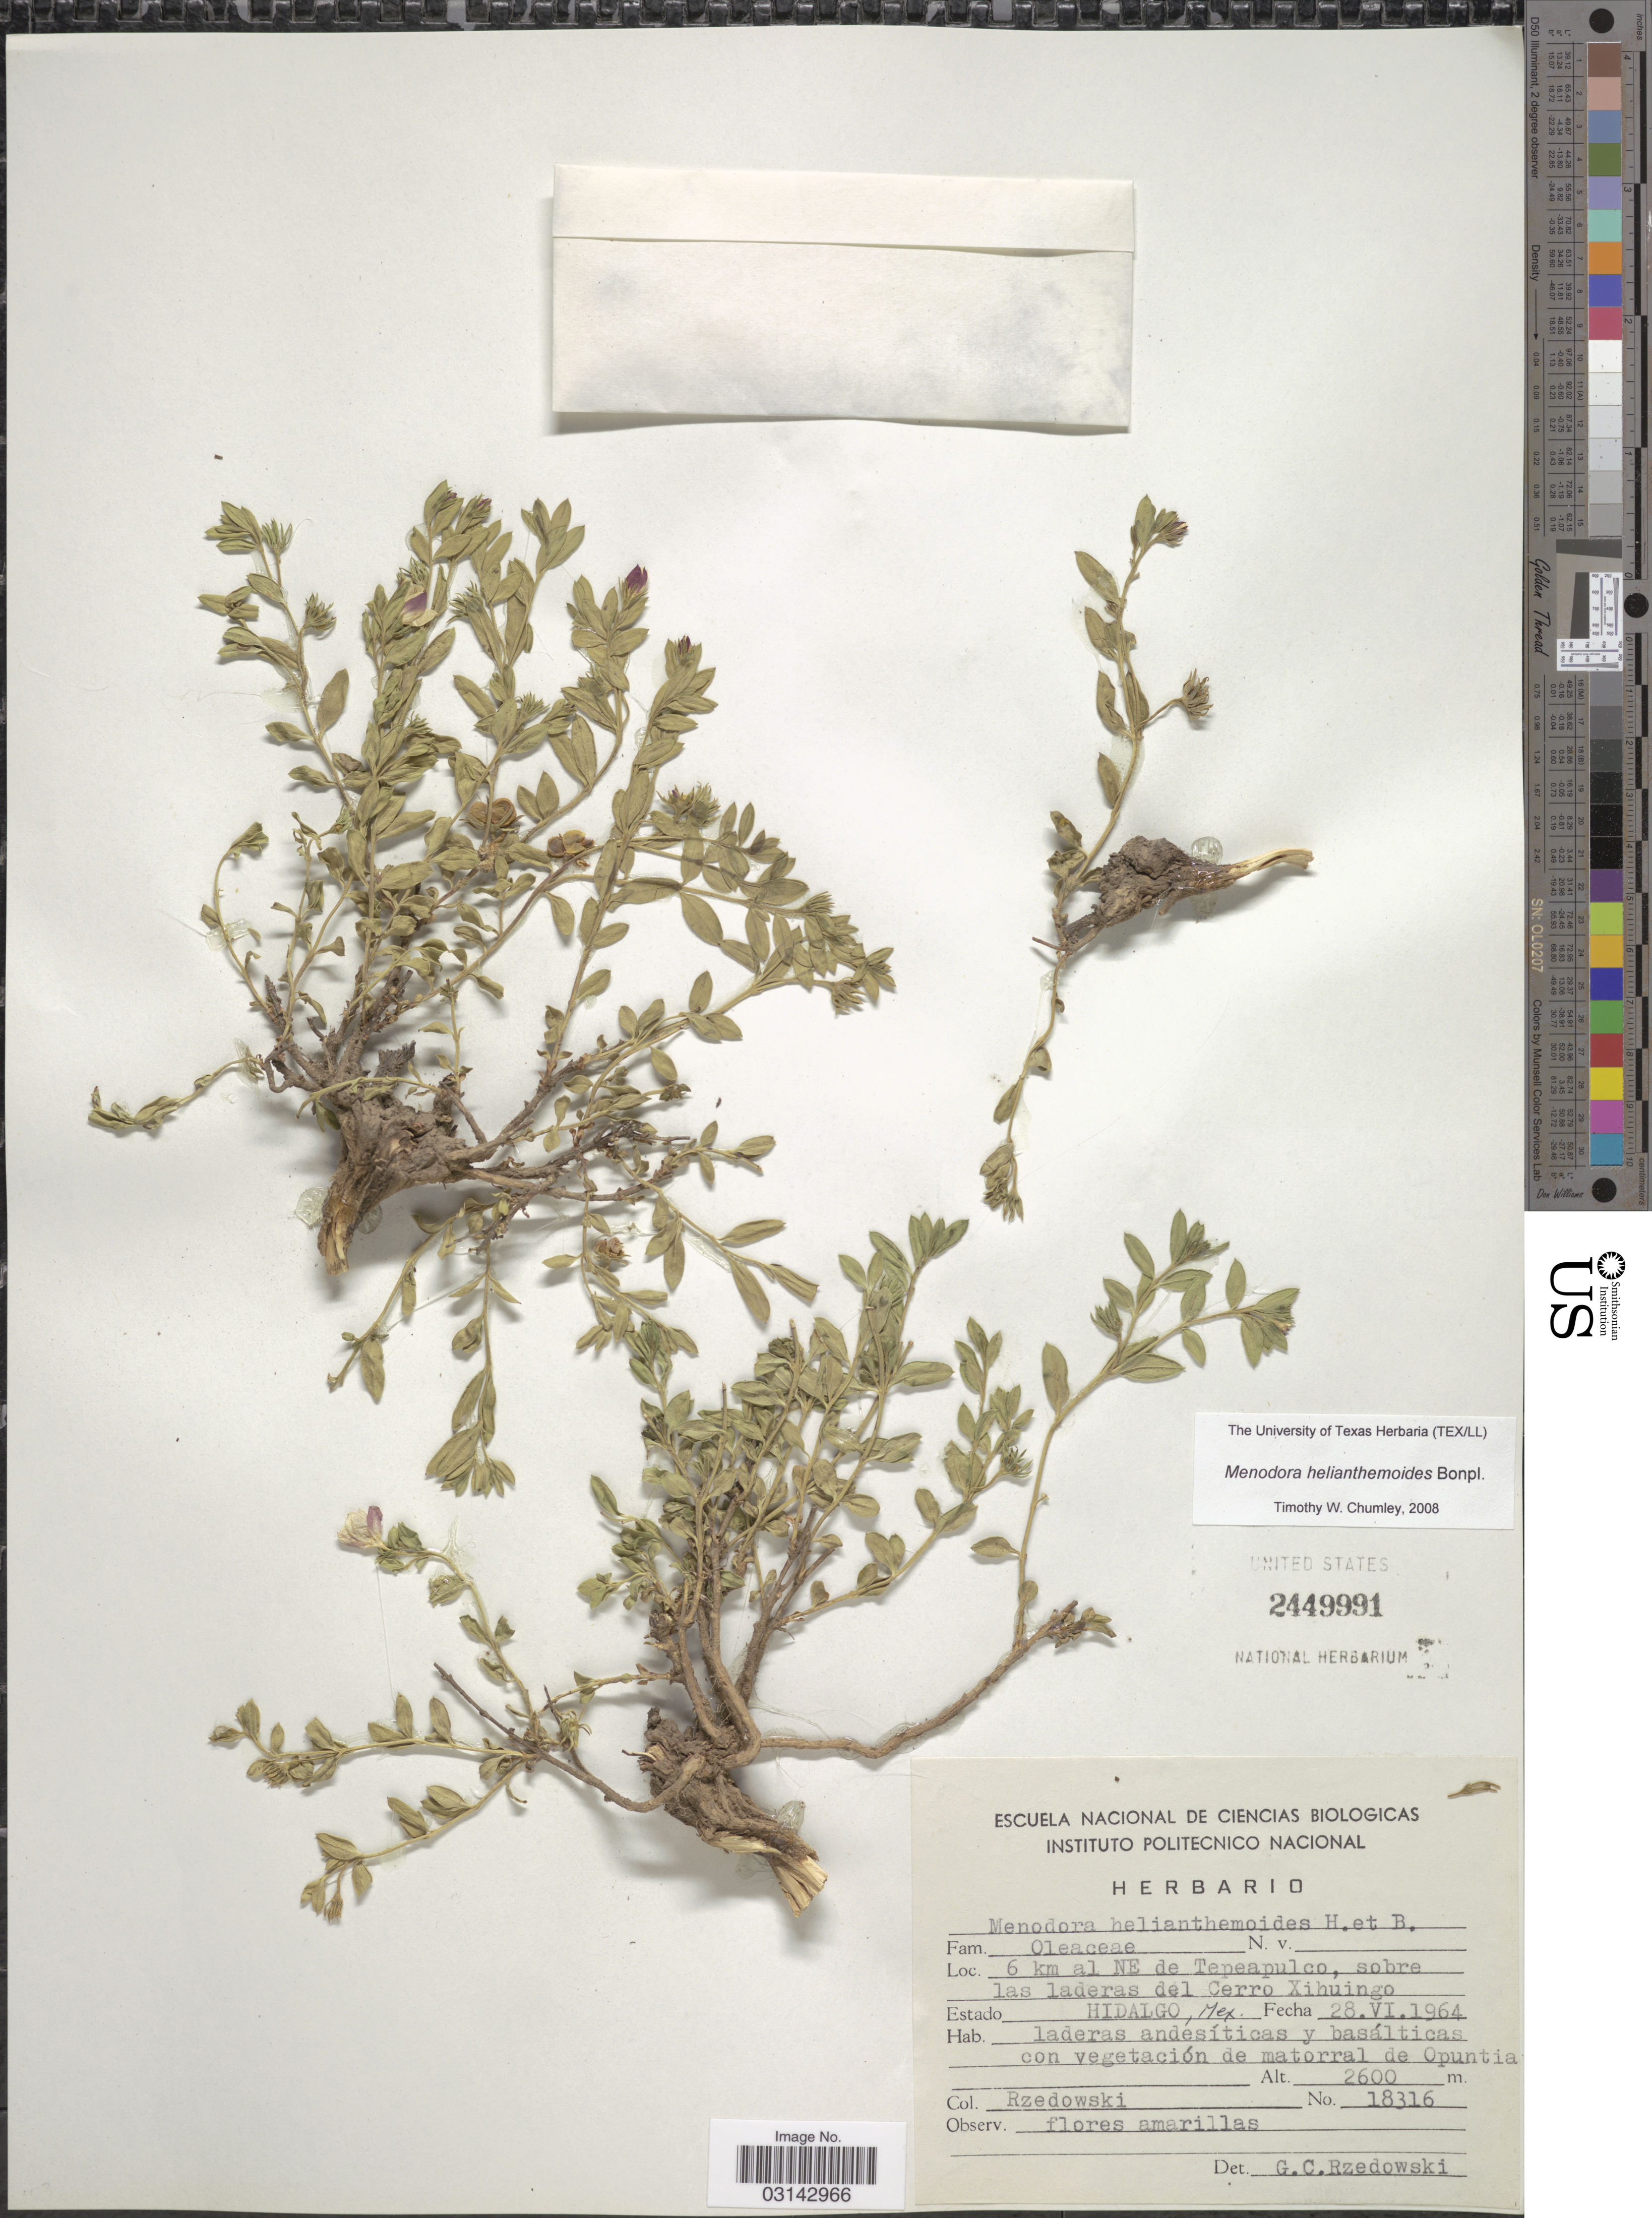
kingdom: Plantae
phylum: Tracheophyta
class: Magnoliopsida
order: Lamiales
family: Oleaceae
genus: Menodora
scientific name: Menodora helianthemoides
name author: Bonpl.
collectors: Rzedowski, --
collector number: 18316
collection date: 1964-06-28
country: Mexico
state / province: Hidalgo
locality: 6 km al NE de Tepeapulco, sobre las laderas del Cerro Xihuingo.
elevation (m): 2600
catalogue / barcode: US 2449991